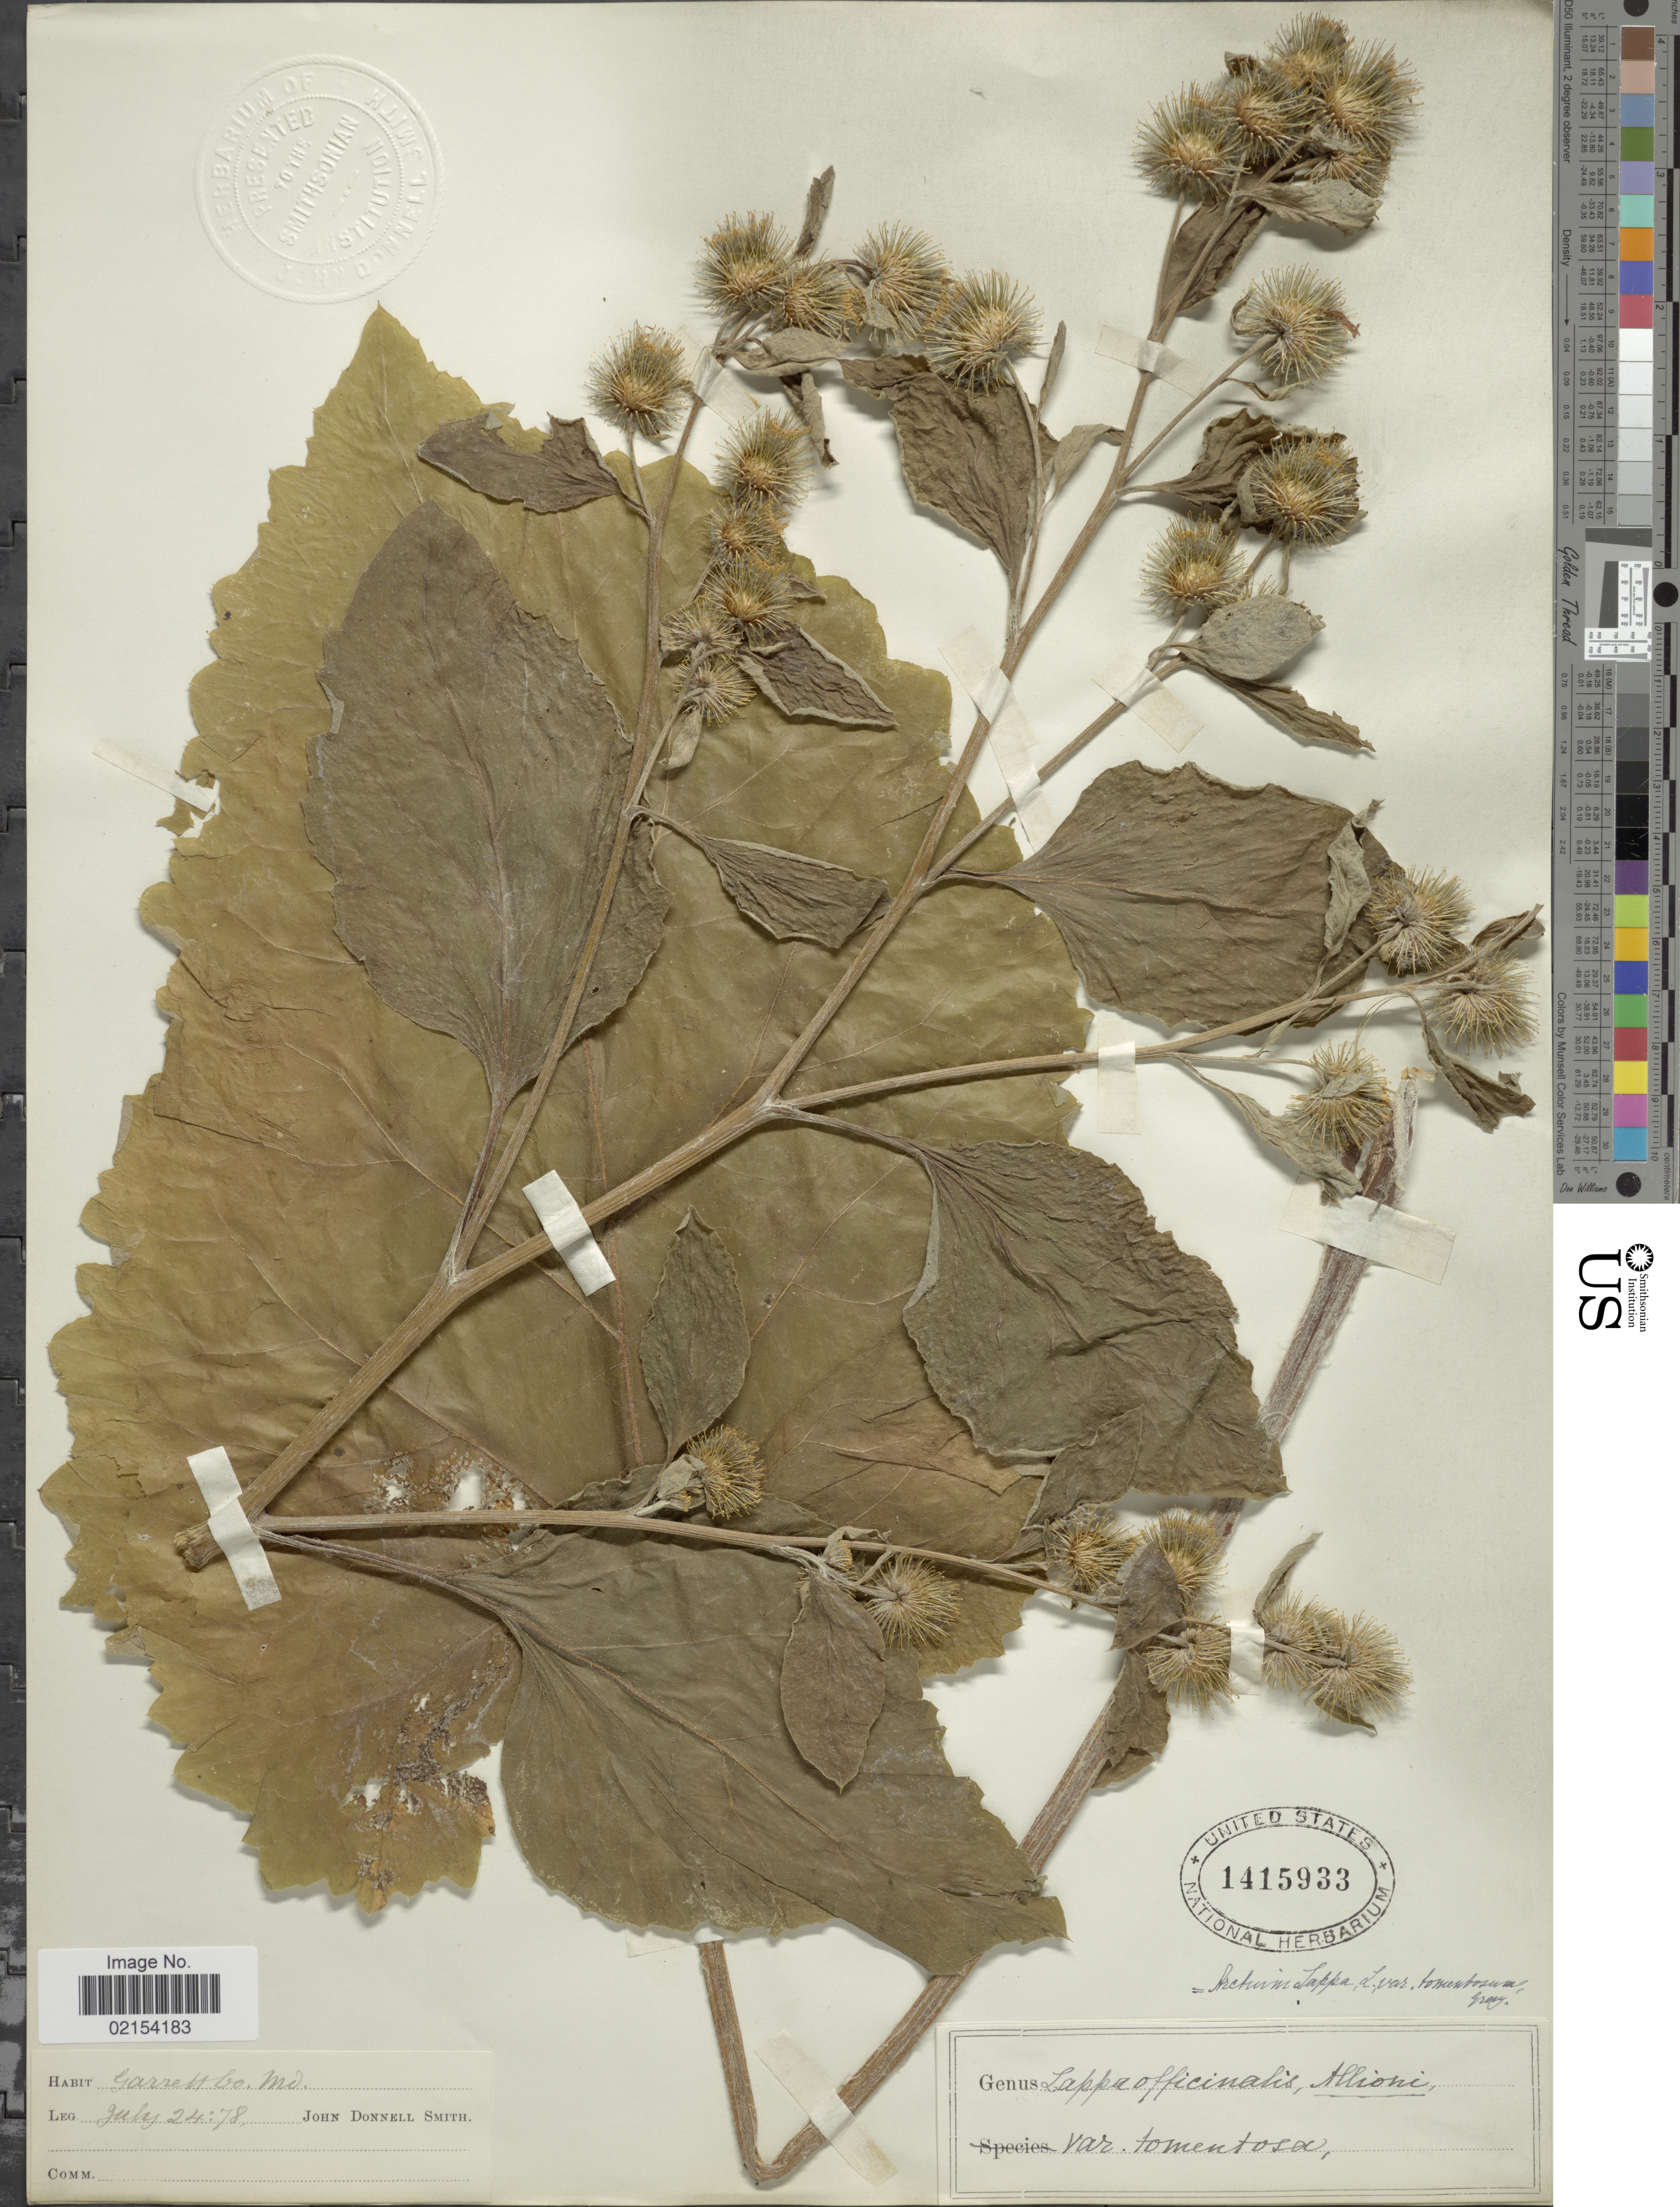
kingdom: Plantae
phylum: Tracheophyta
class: Magnoliopsida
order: Asterales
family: Asteraceae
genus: Arctium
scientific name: Arctium tomentosum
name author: Mill.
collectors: J. Donnell Smith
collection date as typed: Transcribed d/m/y: 24/7/78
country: United States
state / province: Maryland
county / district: Garrett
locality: Garrett Co.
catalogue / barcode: US 1415933